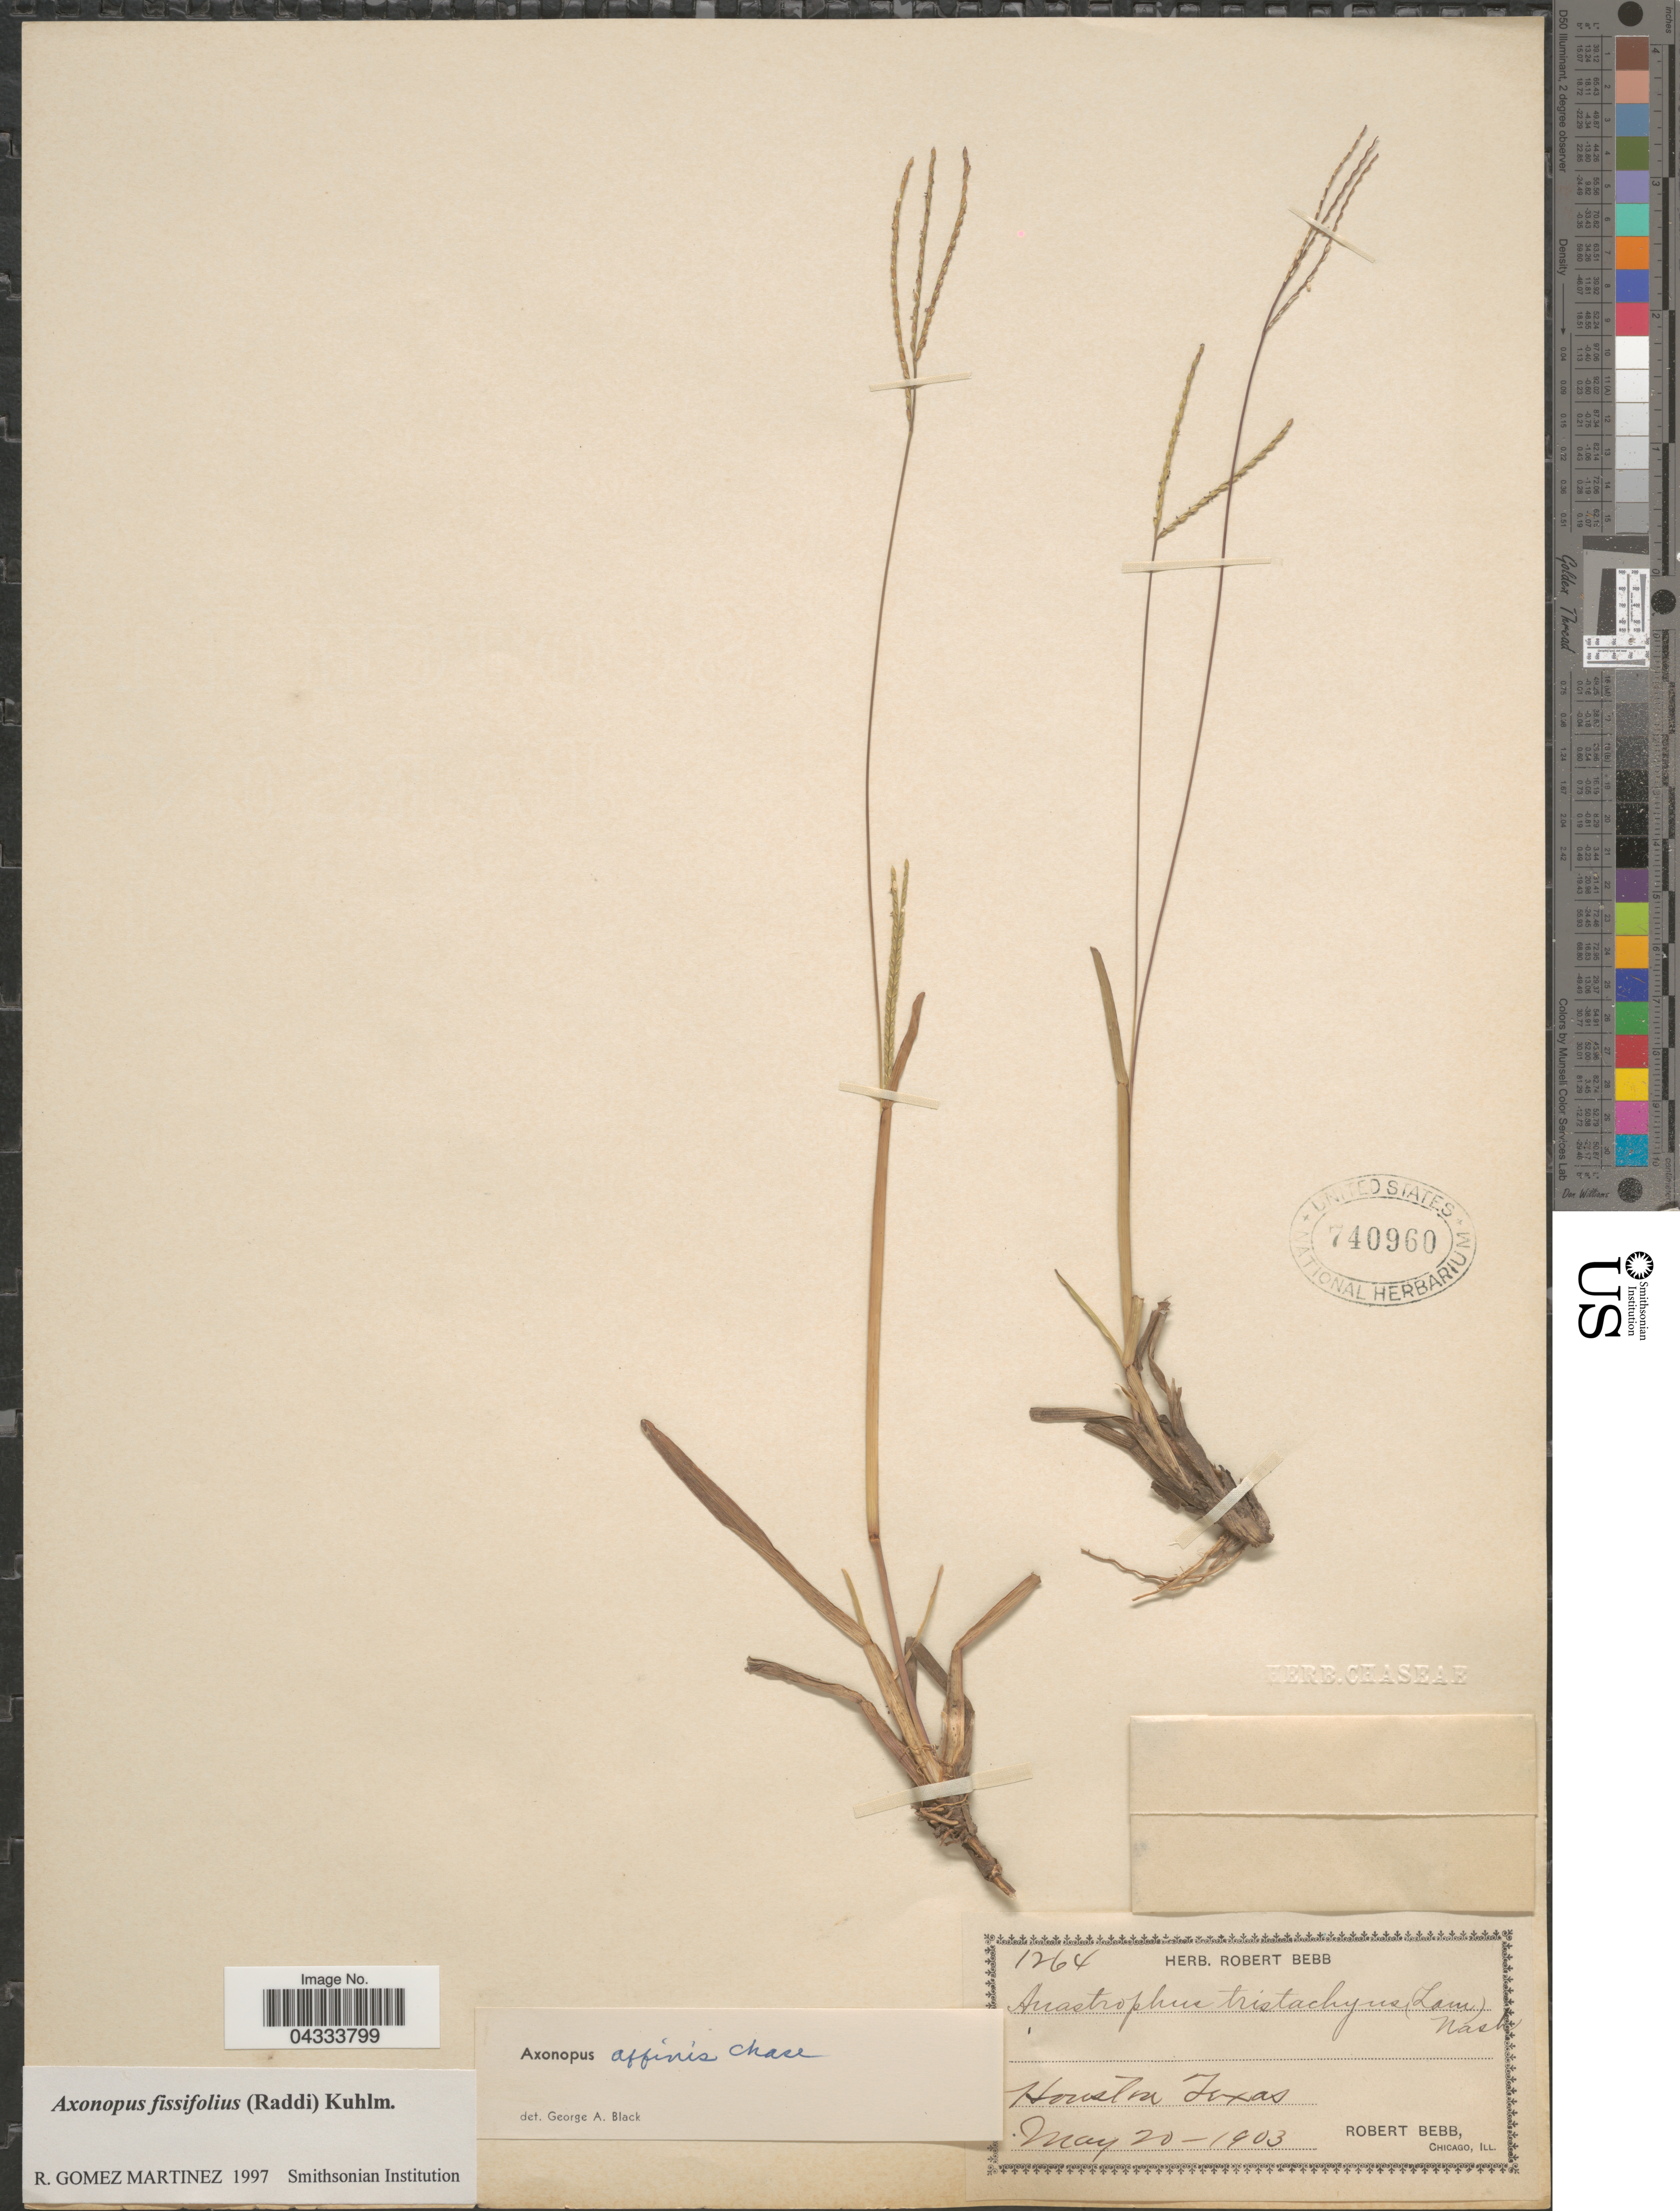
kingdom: Plantae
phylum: Tracheophyta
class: Liliopsida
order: Poales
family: Poaceae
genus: Axonopus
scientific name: Axonopus fissifolius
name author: (Raddi) Kuhlm.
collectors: R. Bebb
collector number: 1264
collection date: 1903-05-20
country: United States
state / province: Texas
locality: Houston.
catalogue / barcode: US 740960